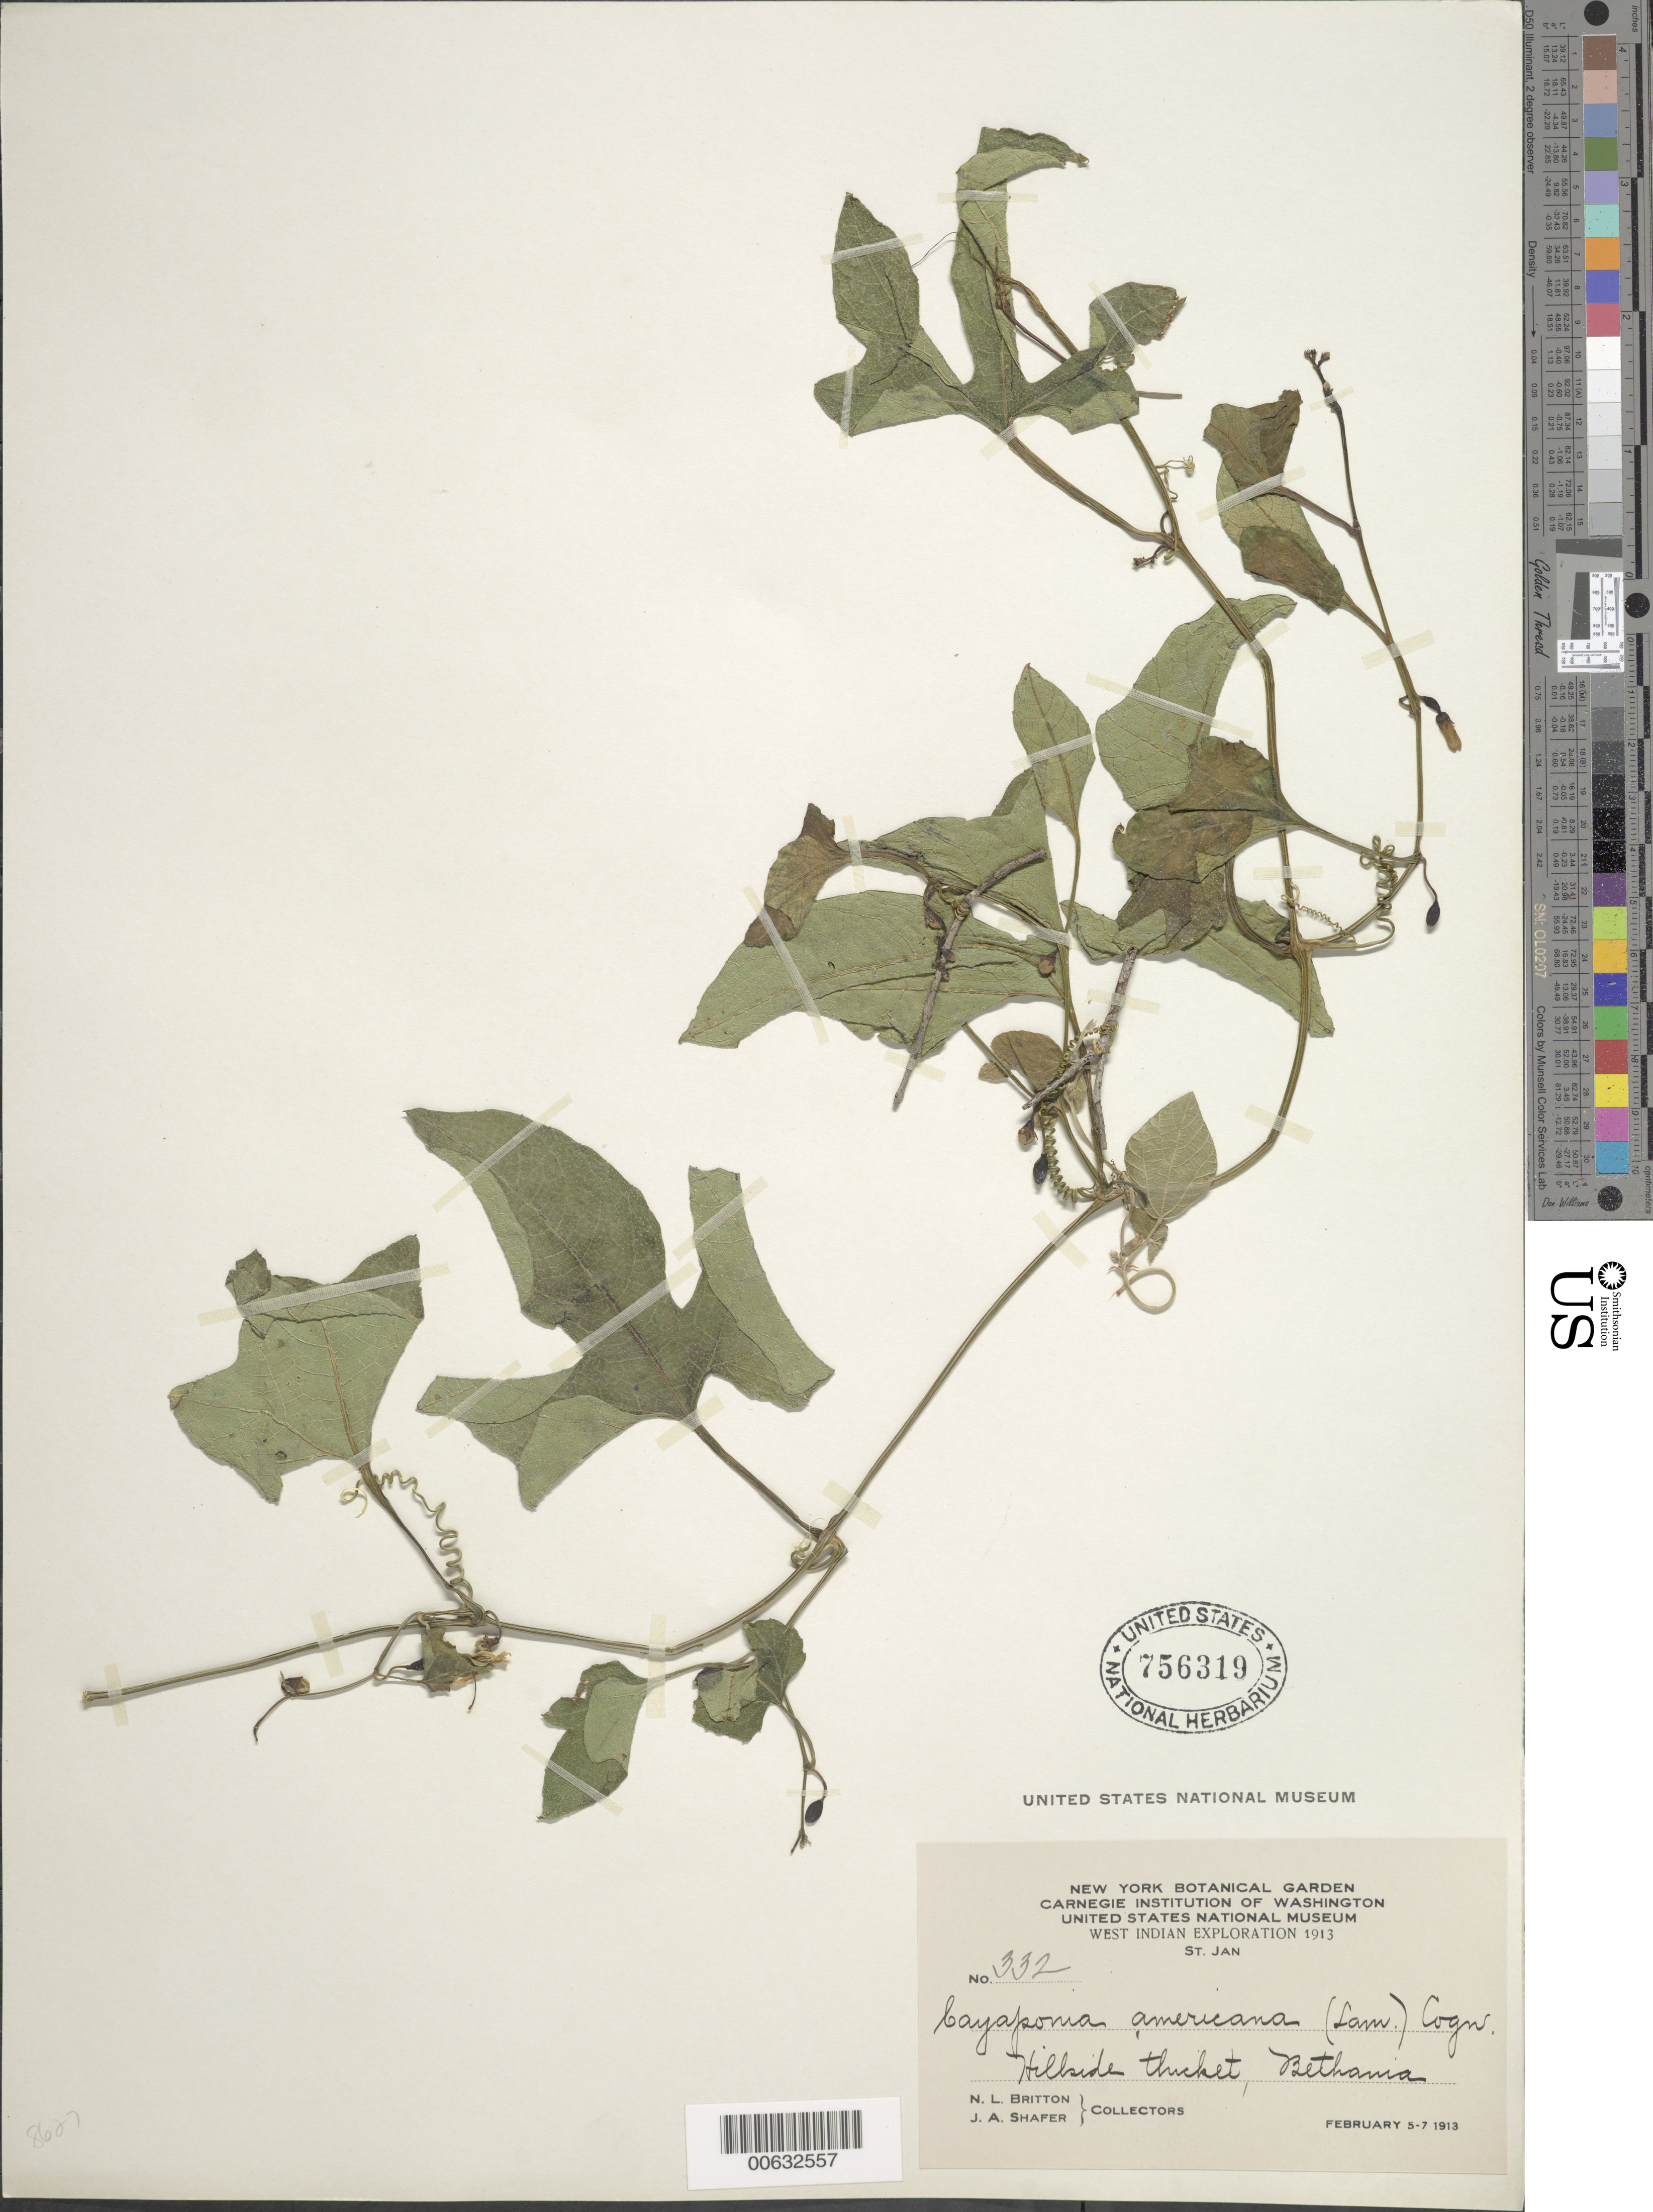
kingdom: Plantae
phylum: Tracheophyta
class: Magnoliopsida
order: Cucurbitales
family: Cucurbitaceae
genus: Cayaponia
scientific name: Cayaponia americana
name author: (Lam.) Cogn.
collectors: N. Britton & J. A. Shafer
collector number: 332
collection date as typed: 05 Feb 1913 to 07 Feb 1913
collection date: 1913-02-05/1913-02-07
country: U.S. Virgin Islands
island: St. John Island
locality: Bethany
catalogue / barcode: US 756319